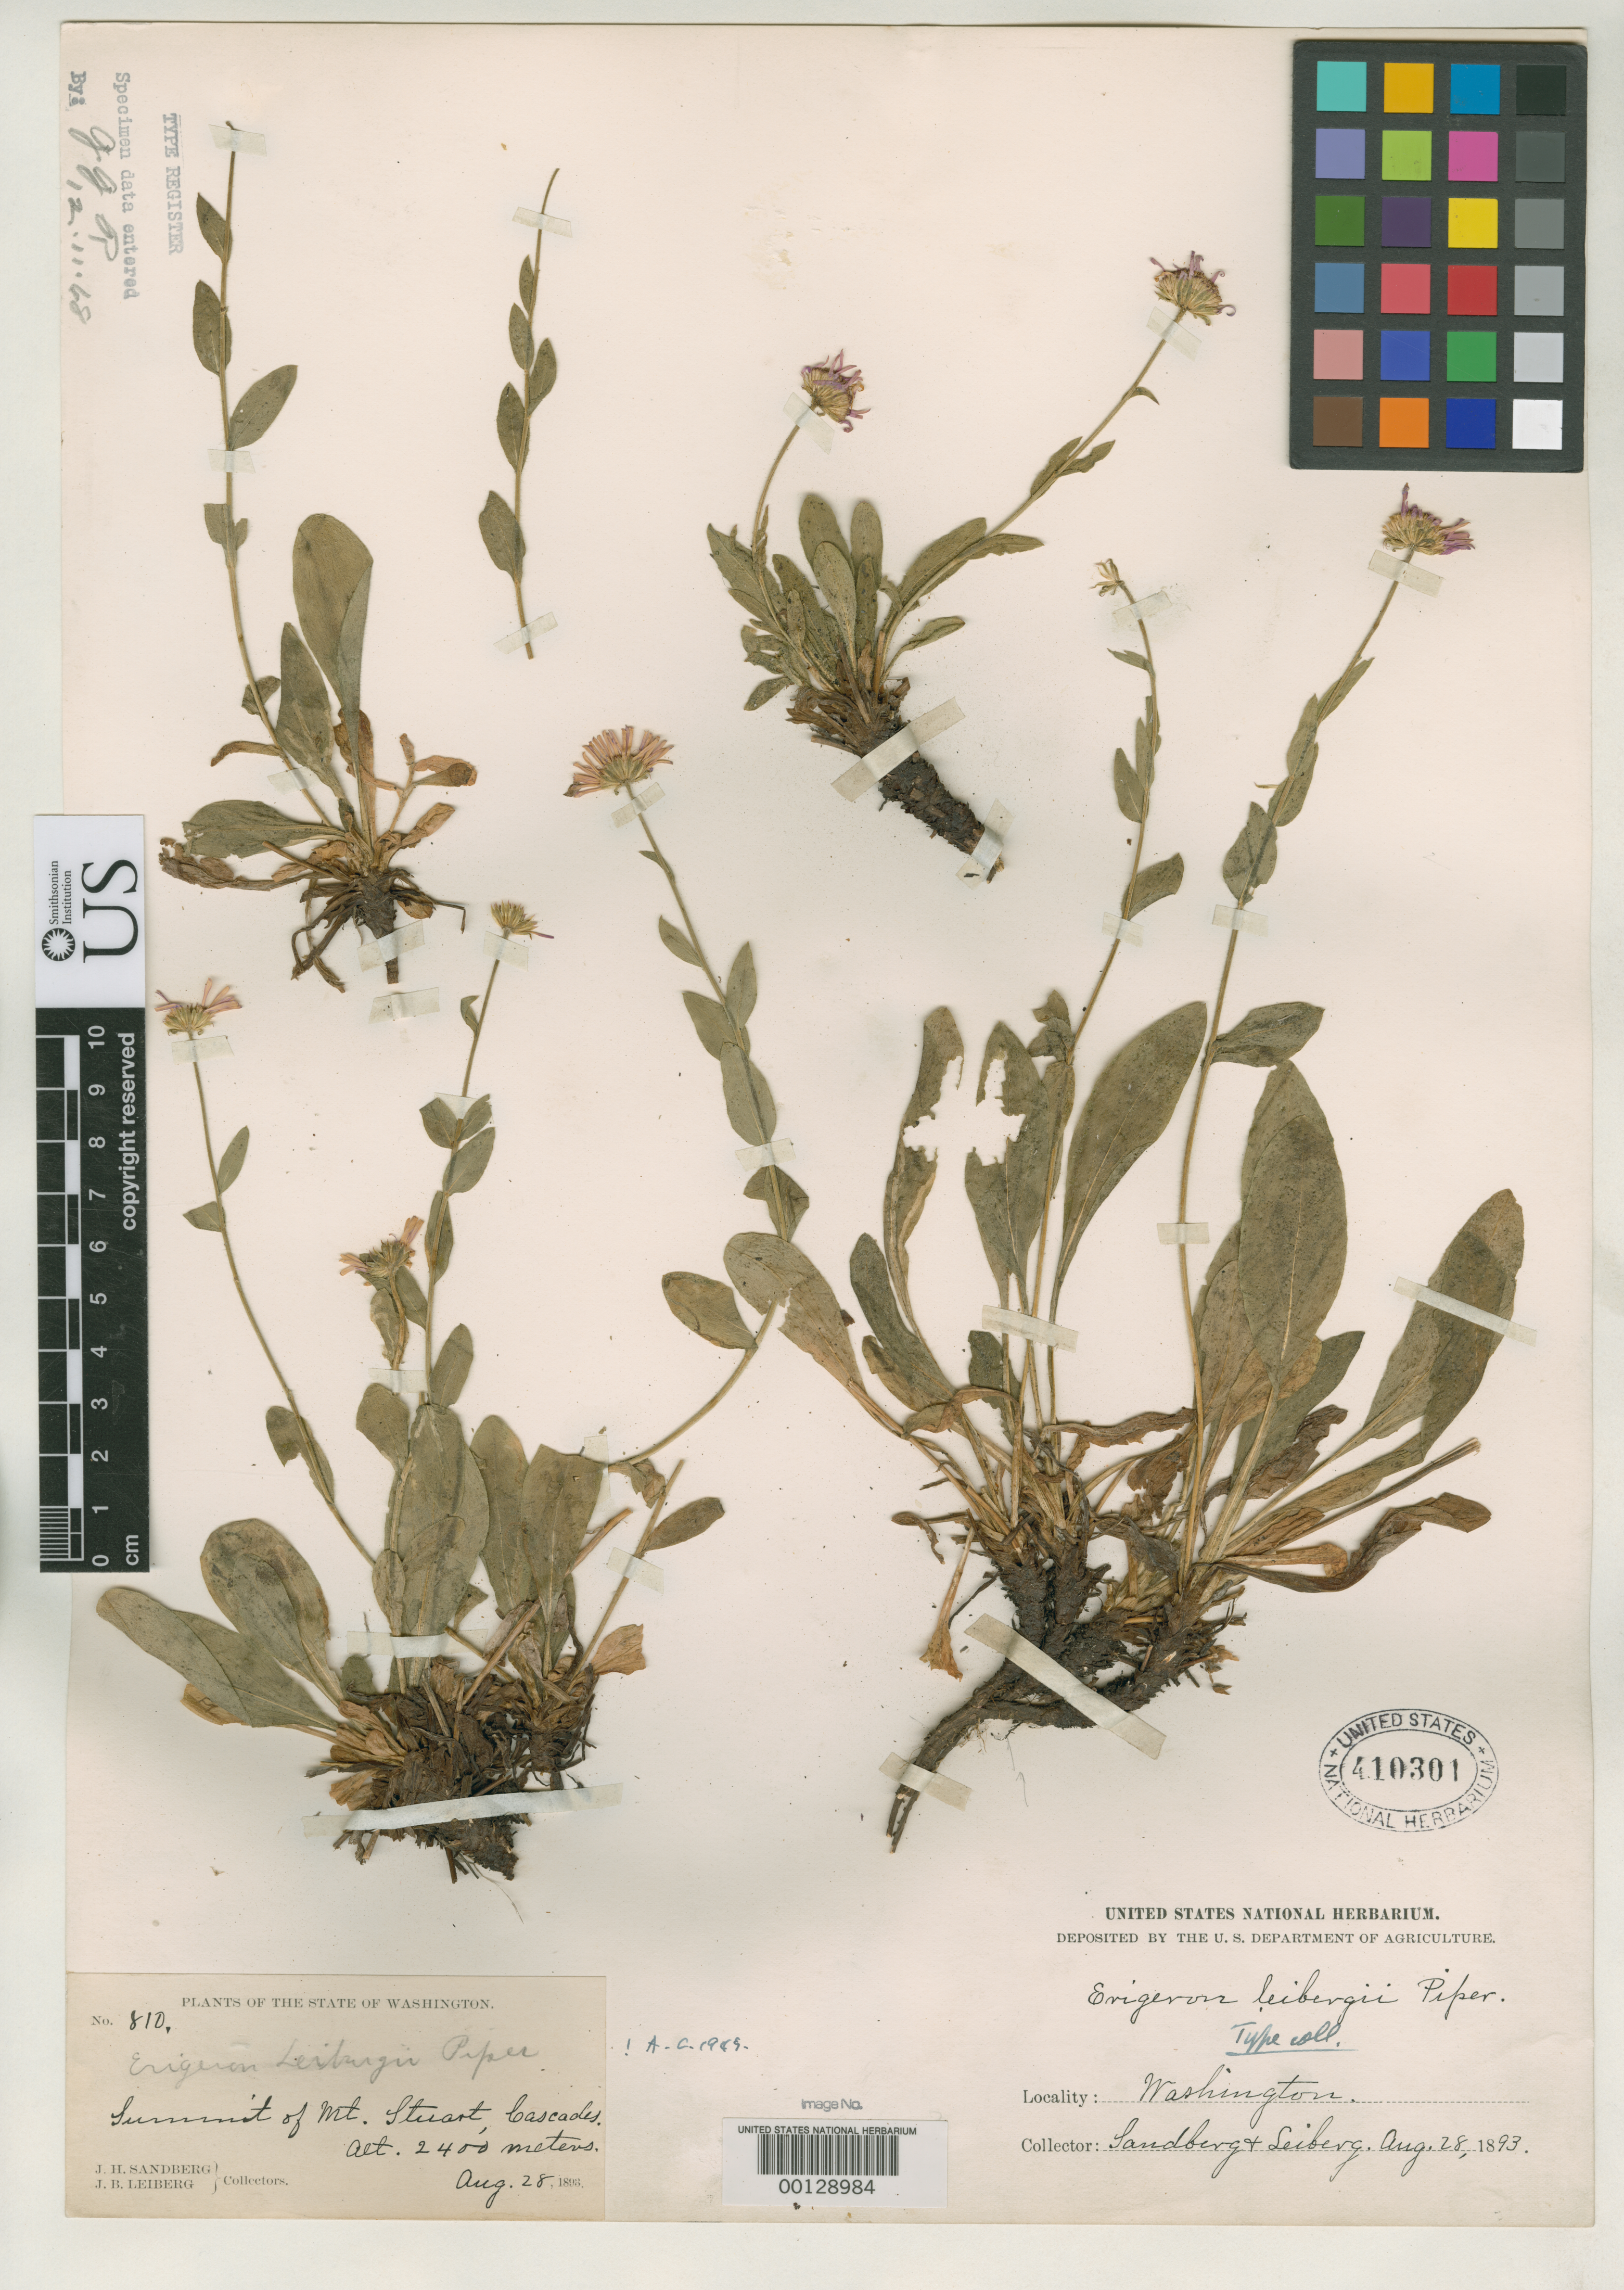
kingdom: Plantae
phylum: Tracheophyta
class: Magnoliopsida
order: Asterales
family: Asteraceae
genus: Erigeron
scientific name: Erigeron leibergii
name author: Piper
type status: Isotype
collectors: J. H. Sandberg & J. Leiberg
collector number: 810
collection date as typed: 28 Aug 1893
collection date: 1893-08-28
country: United States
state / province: Washington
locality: Mt. Stuart.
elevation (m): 2438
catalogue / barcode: US 410301